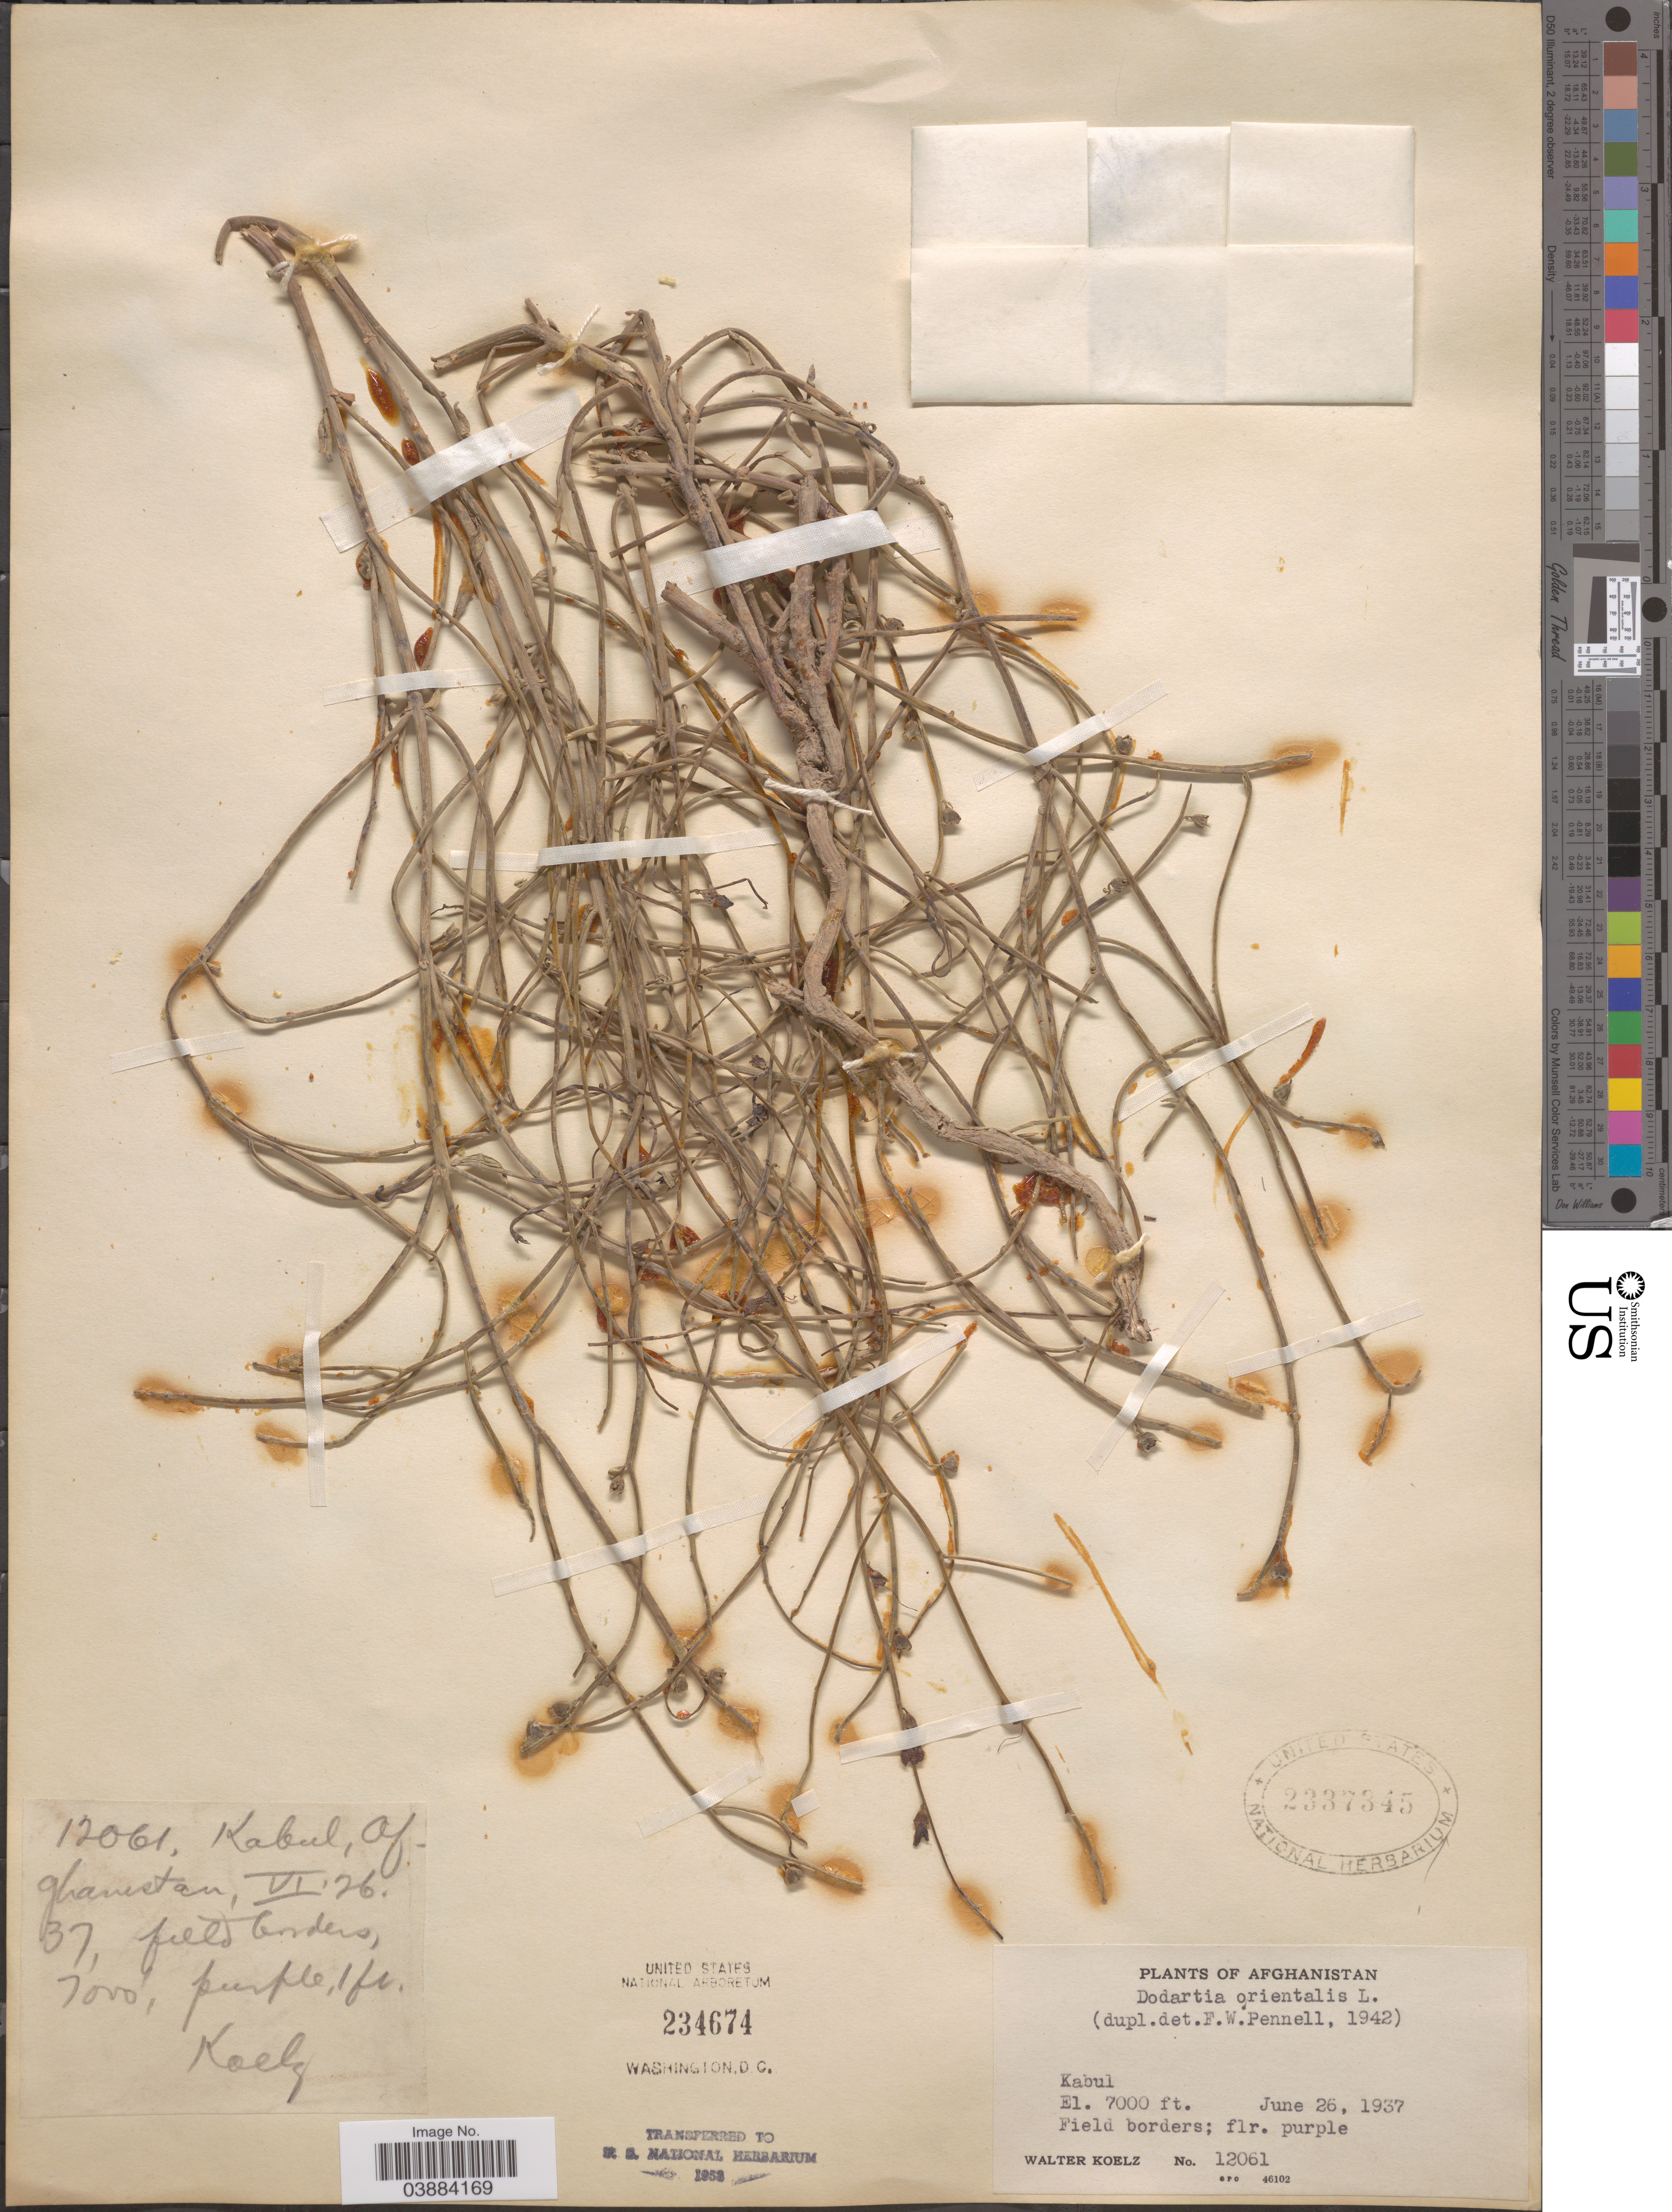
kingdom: Plantae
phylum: Tracheophyta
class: Magnoliopsida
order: Lamiales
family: Mazaceae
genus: Dodartia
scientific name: Dodartia orientalis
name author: L.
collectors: W. N. Koelz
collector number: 12061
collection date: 1937-06-26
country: Afghanistan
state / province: Kabul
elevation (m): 2134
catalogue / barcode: US 2337345